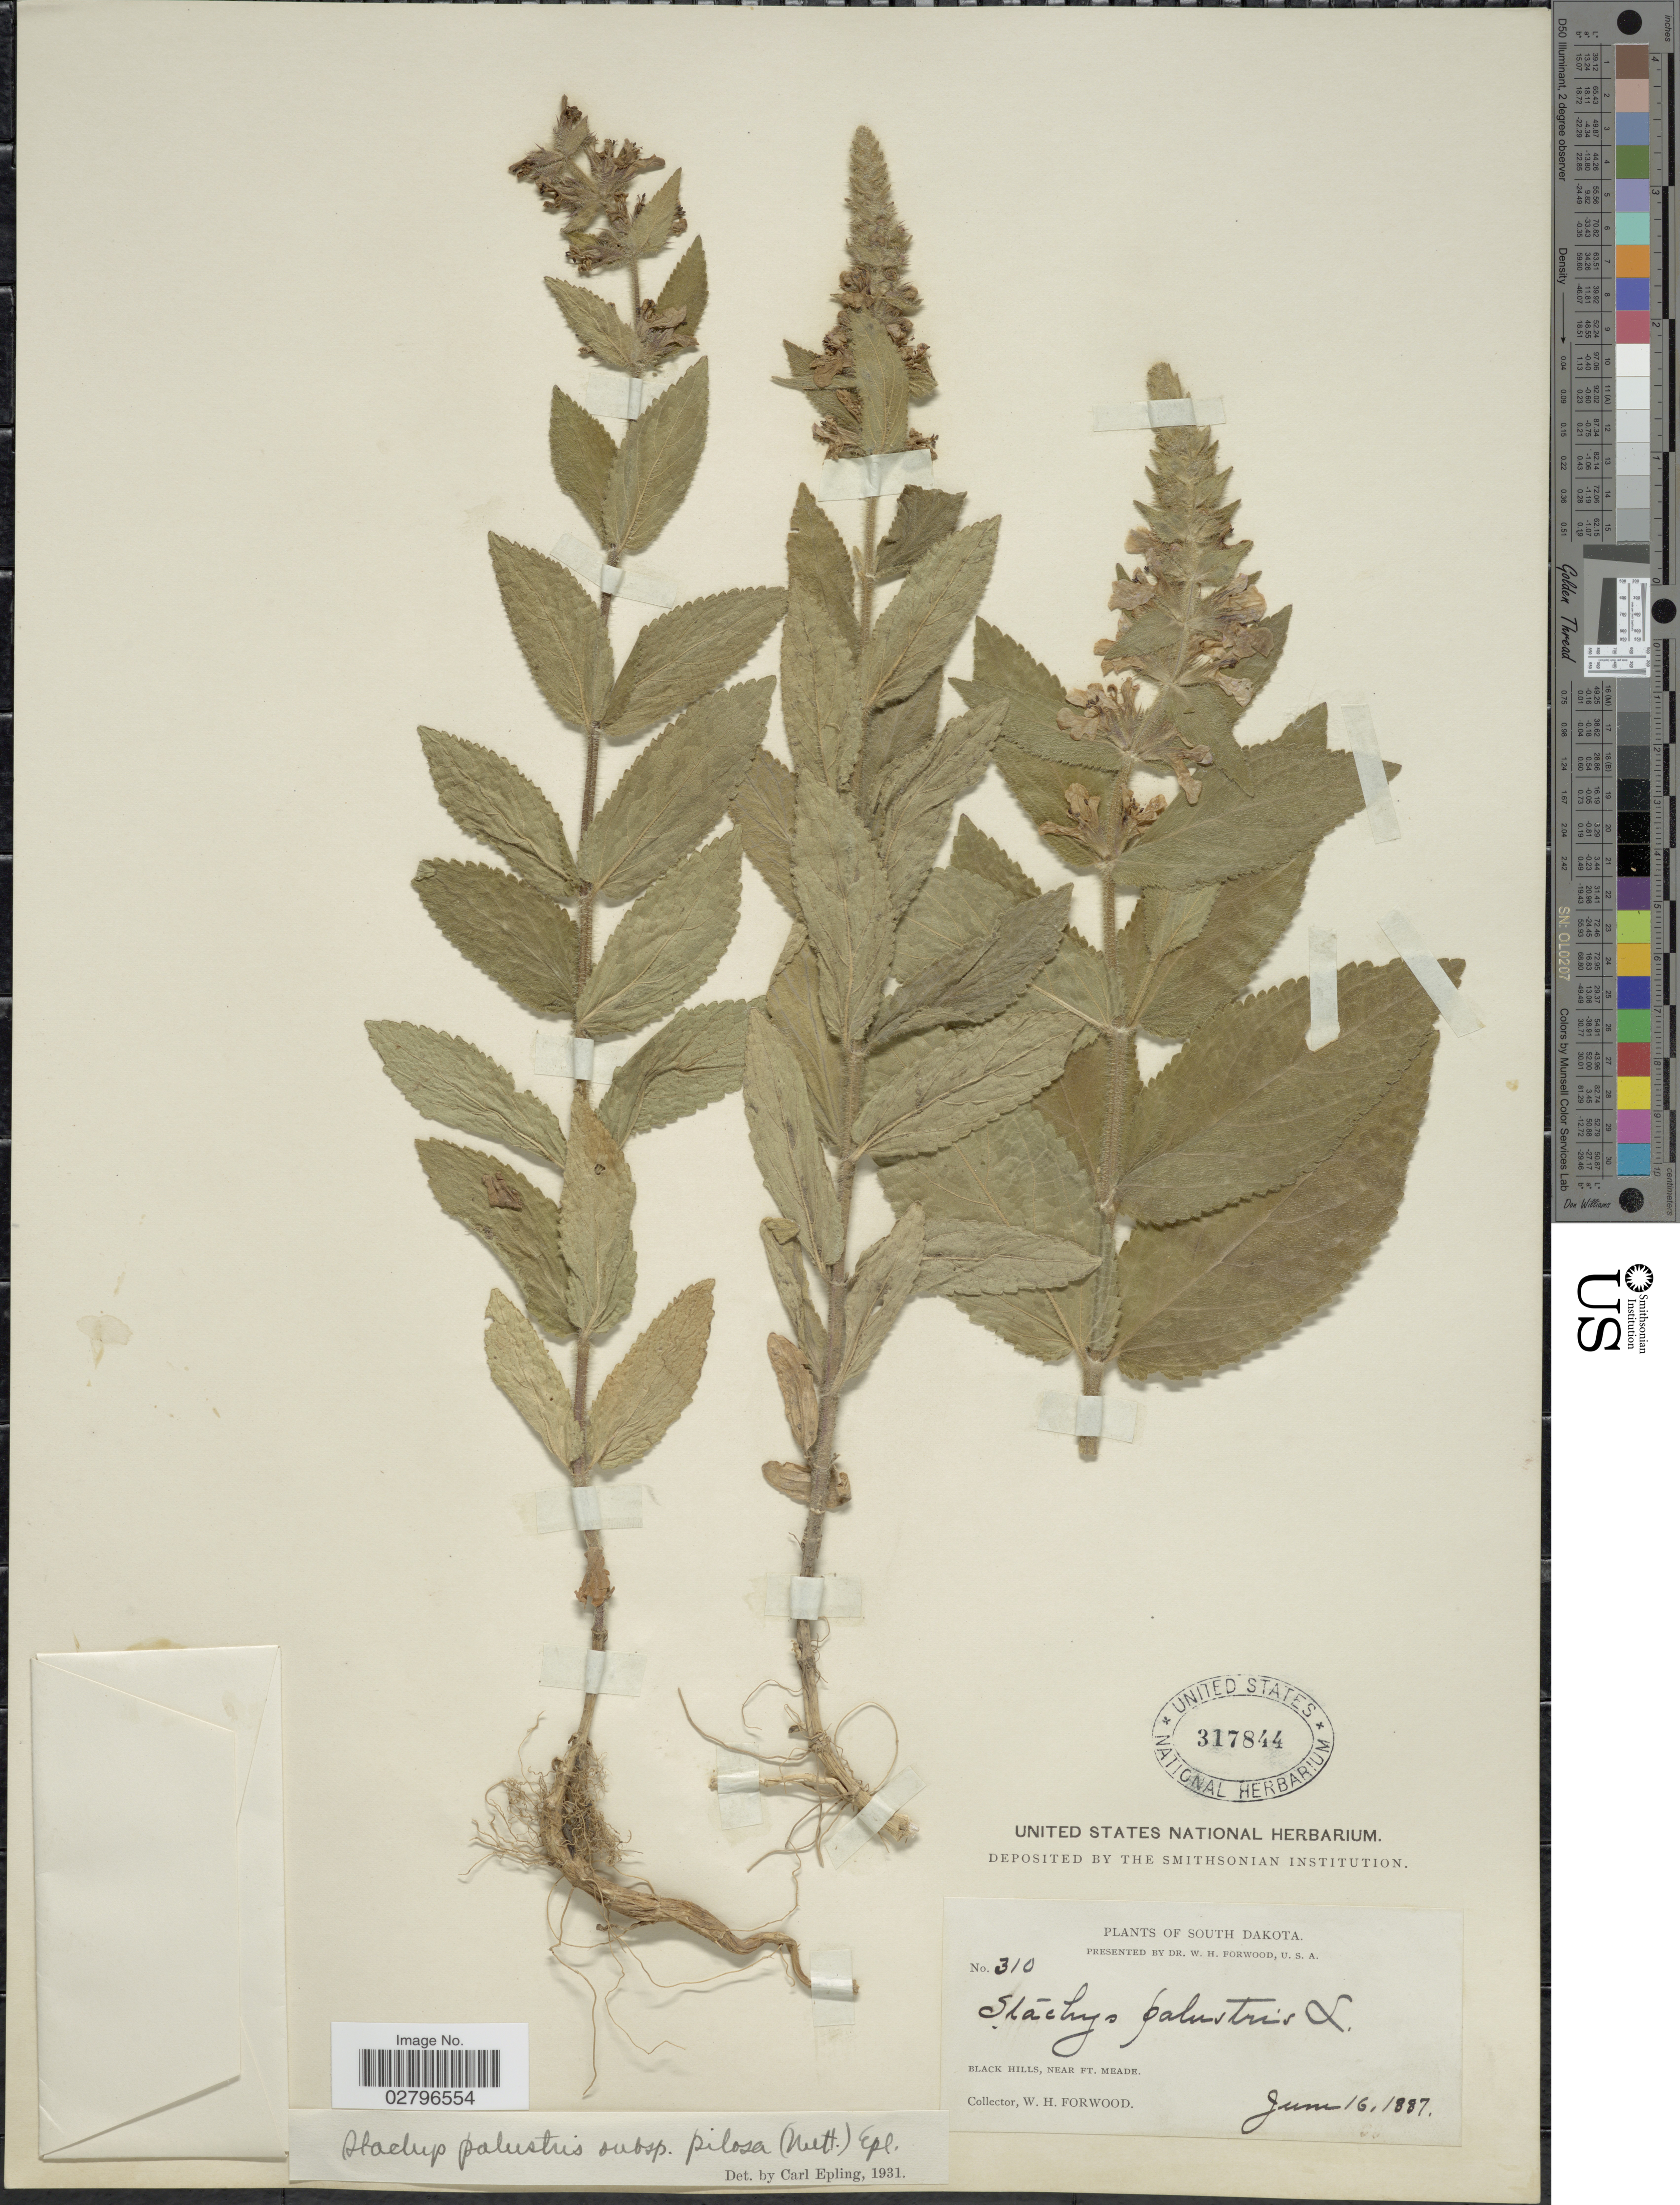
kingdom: Plantae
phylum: Tracheophyta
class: Magnoliopsida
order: Lamiales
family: Lamiaceae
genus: Stachys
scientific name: Stachys pilosa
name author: Nutt.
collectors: W. Forwood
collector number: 310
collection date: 1887-06-16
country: United States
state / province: South Dakota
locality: Black Hills, near Ft. Meade.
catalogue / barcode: US 317844